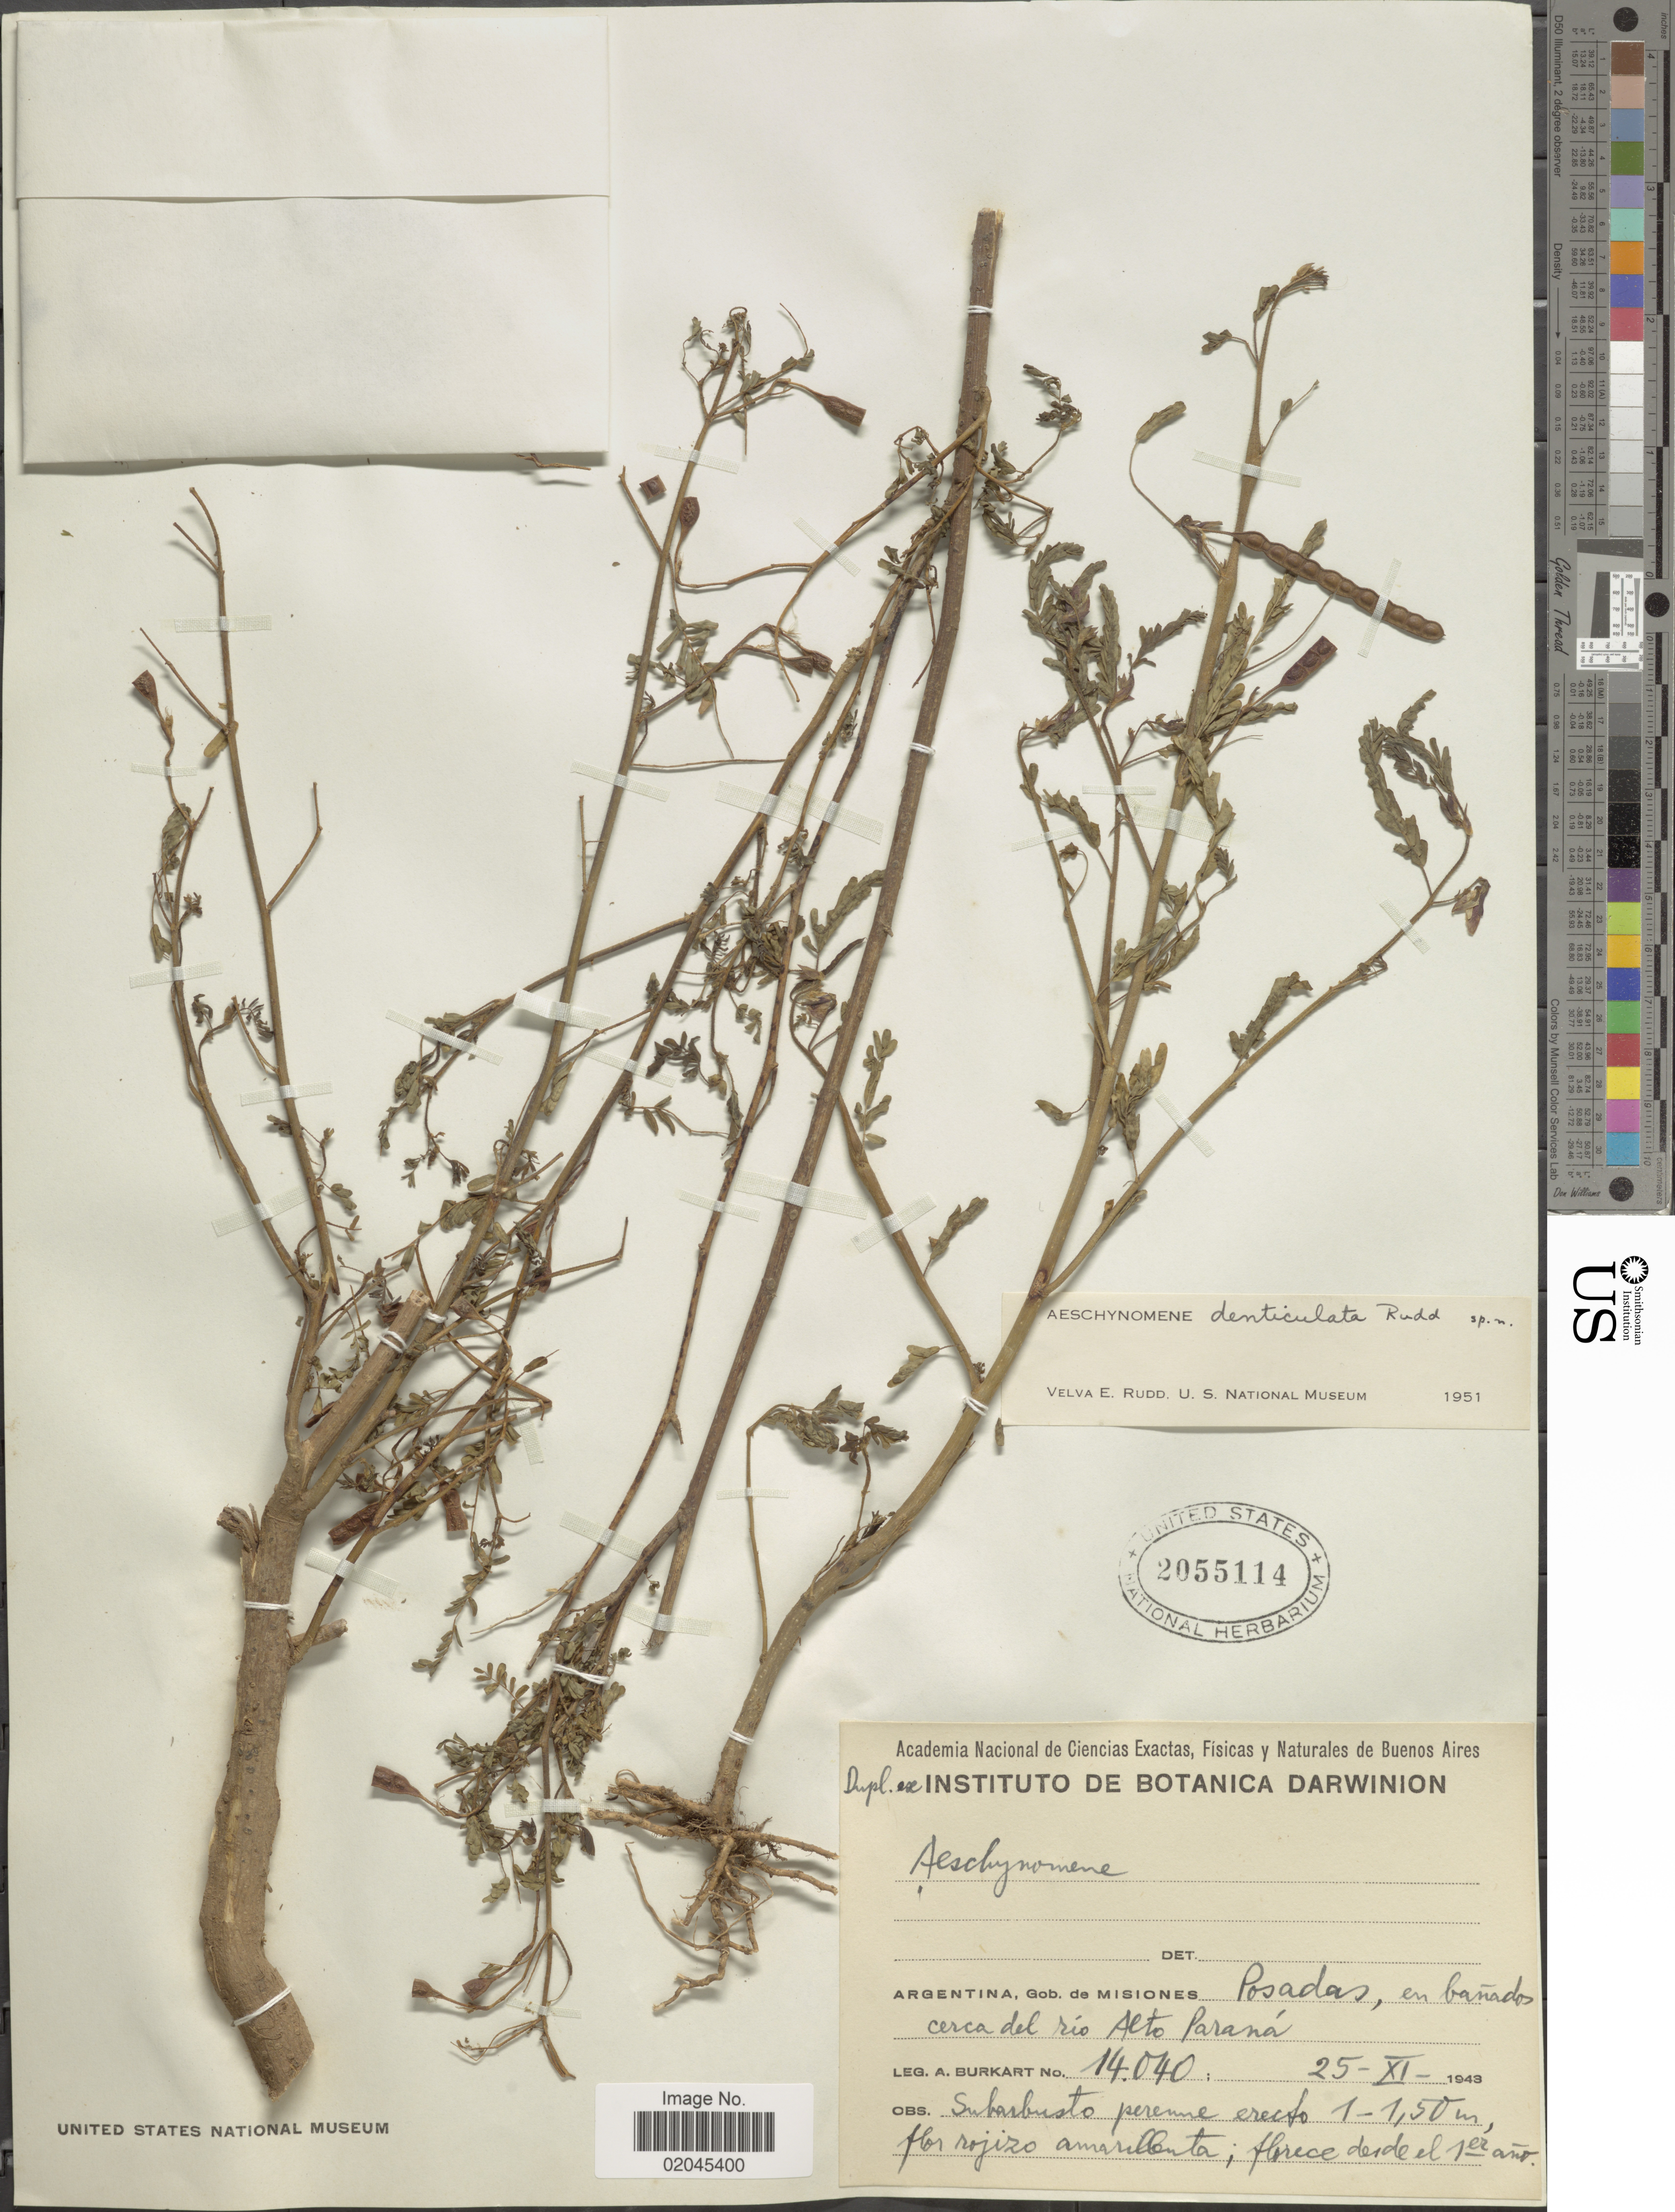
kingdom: Plantae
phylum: Tracheophyta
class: Magnoliopsida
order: Fabales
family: Fabaceae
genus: Aeschynomene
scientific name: Aeschynomene denticulata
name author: Rudd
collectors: A. E. Burkart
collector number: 14040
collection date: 1943-11-25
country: Argentina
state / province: Misiones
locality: Gob. de Misiomes: Posadas, en banados cerca del Rio Alto Paranal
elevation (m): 1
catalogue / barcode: US 2055114